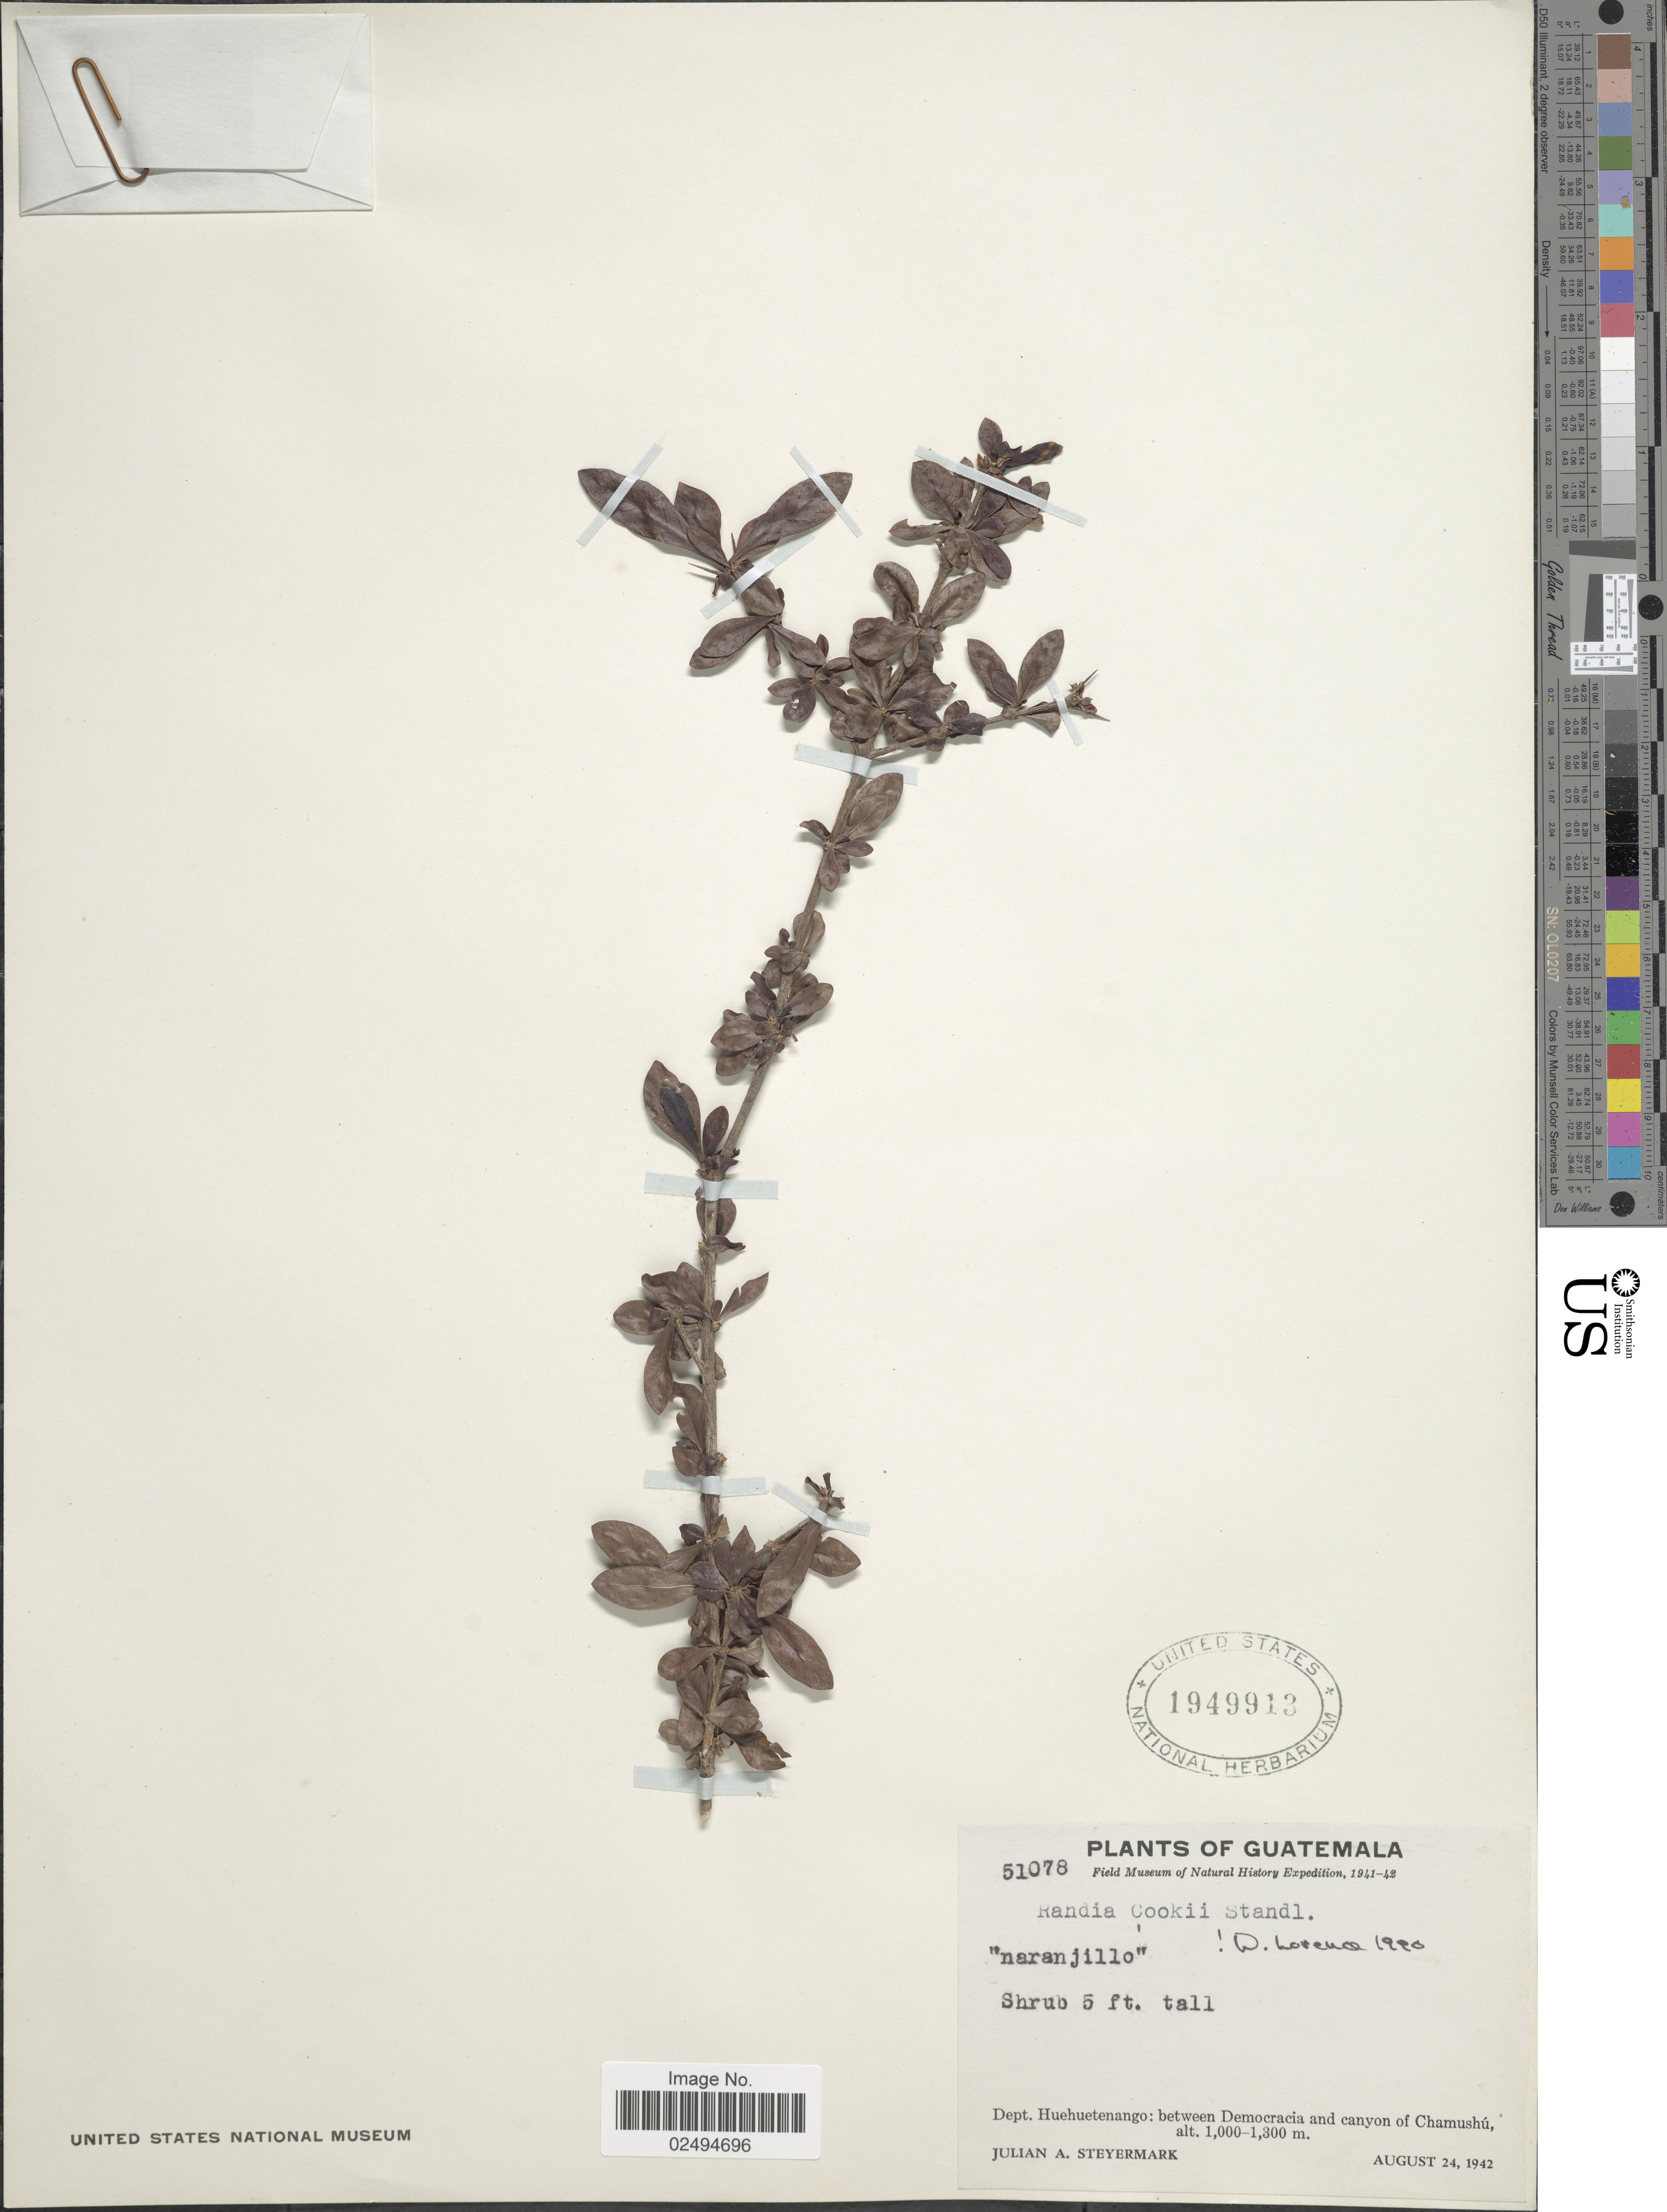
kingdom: Plantae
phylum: Tracheophyta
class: Magnoliopsida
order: Gentianales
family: Rubiaceae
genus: Randia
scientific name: Randia cookii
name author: Standl.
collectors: J. Steyermark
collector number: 51078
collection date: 1942-08-24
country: Guatemala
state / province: Huehuetenango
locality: Dept. Huehuetenango: between Democracia and canyon of Chamushu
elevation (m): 1000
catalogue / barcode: US 1949913